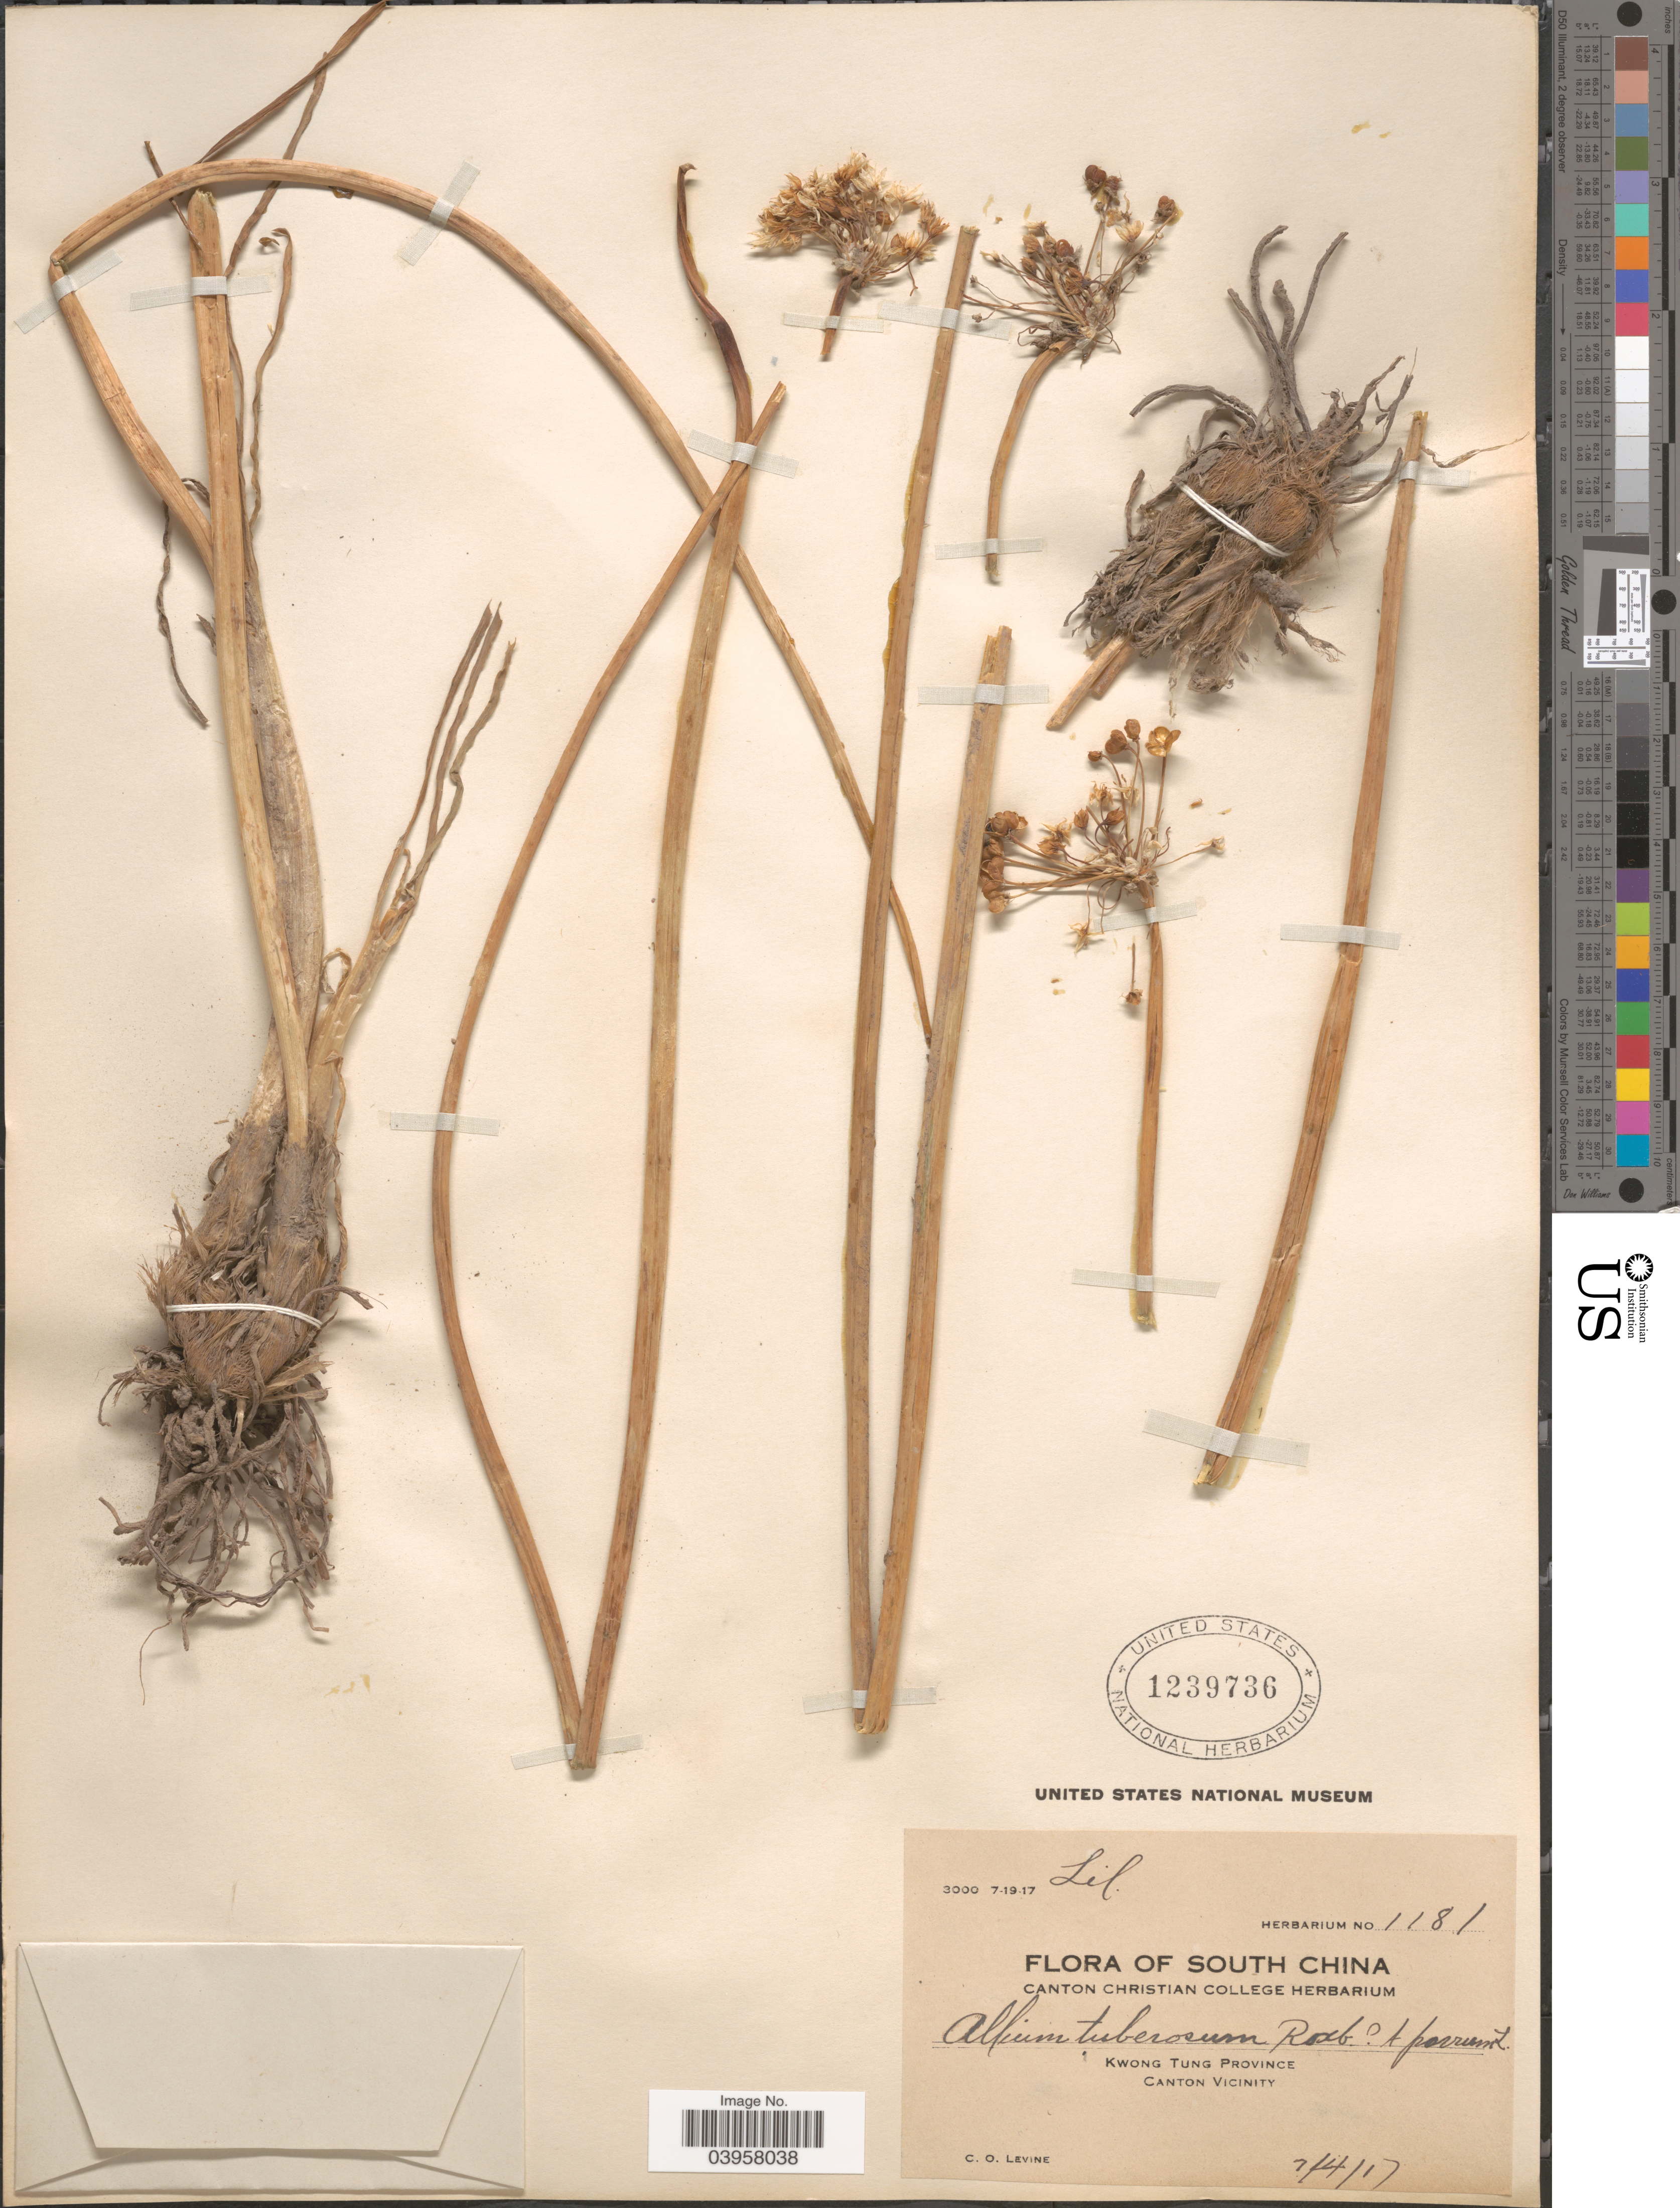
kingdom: Plantae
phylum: Tracheophyta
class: Liliopsida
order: Asparagales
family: Amaryllidaceae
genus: Allium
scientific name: Allium tuberosum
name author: Röttler ex Spreng.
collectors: C. O. Levine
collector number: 1181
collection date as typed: Transcribed d/m/y: 7/4/17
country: China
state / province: Guangdong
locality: South China. Kwong Tung Province. Canton Vicinity.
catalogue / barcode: US 1239736